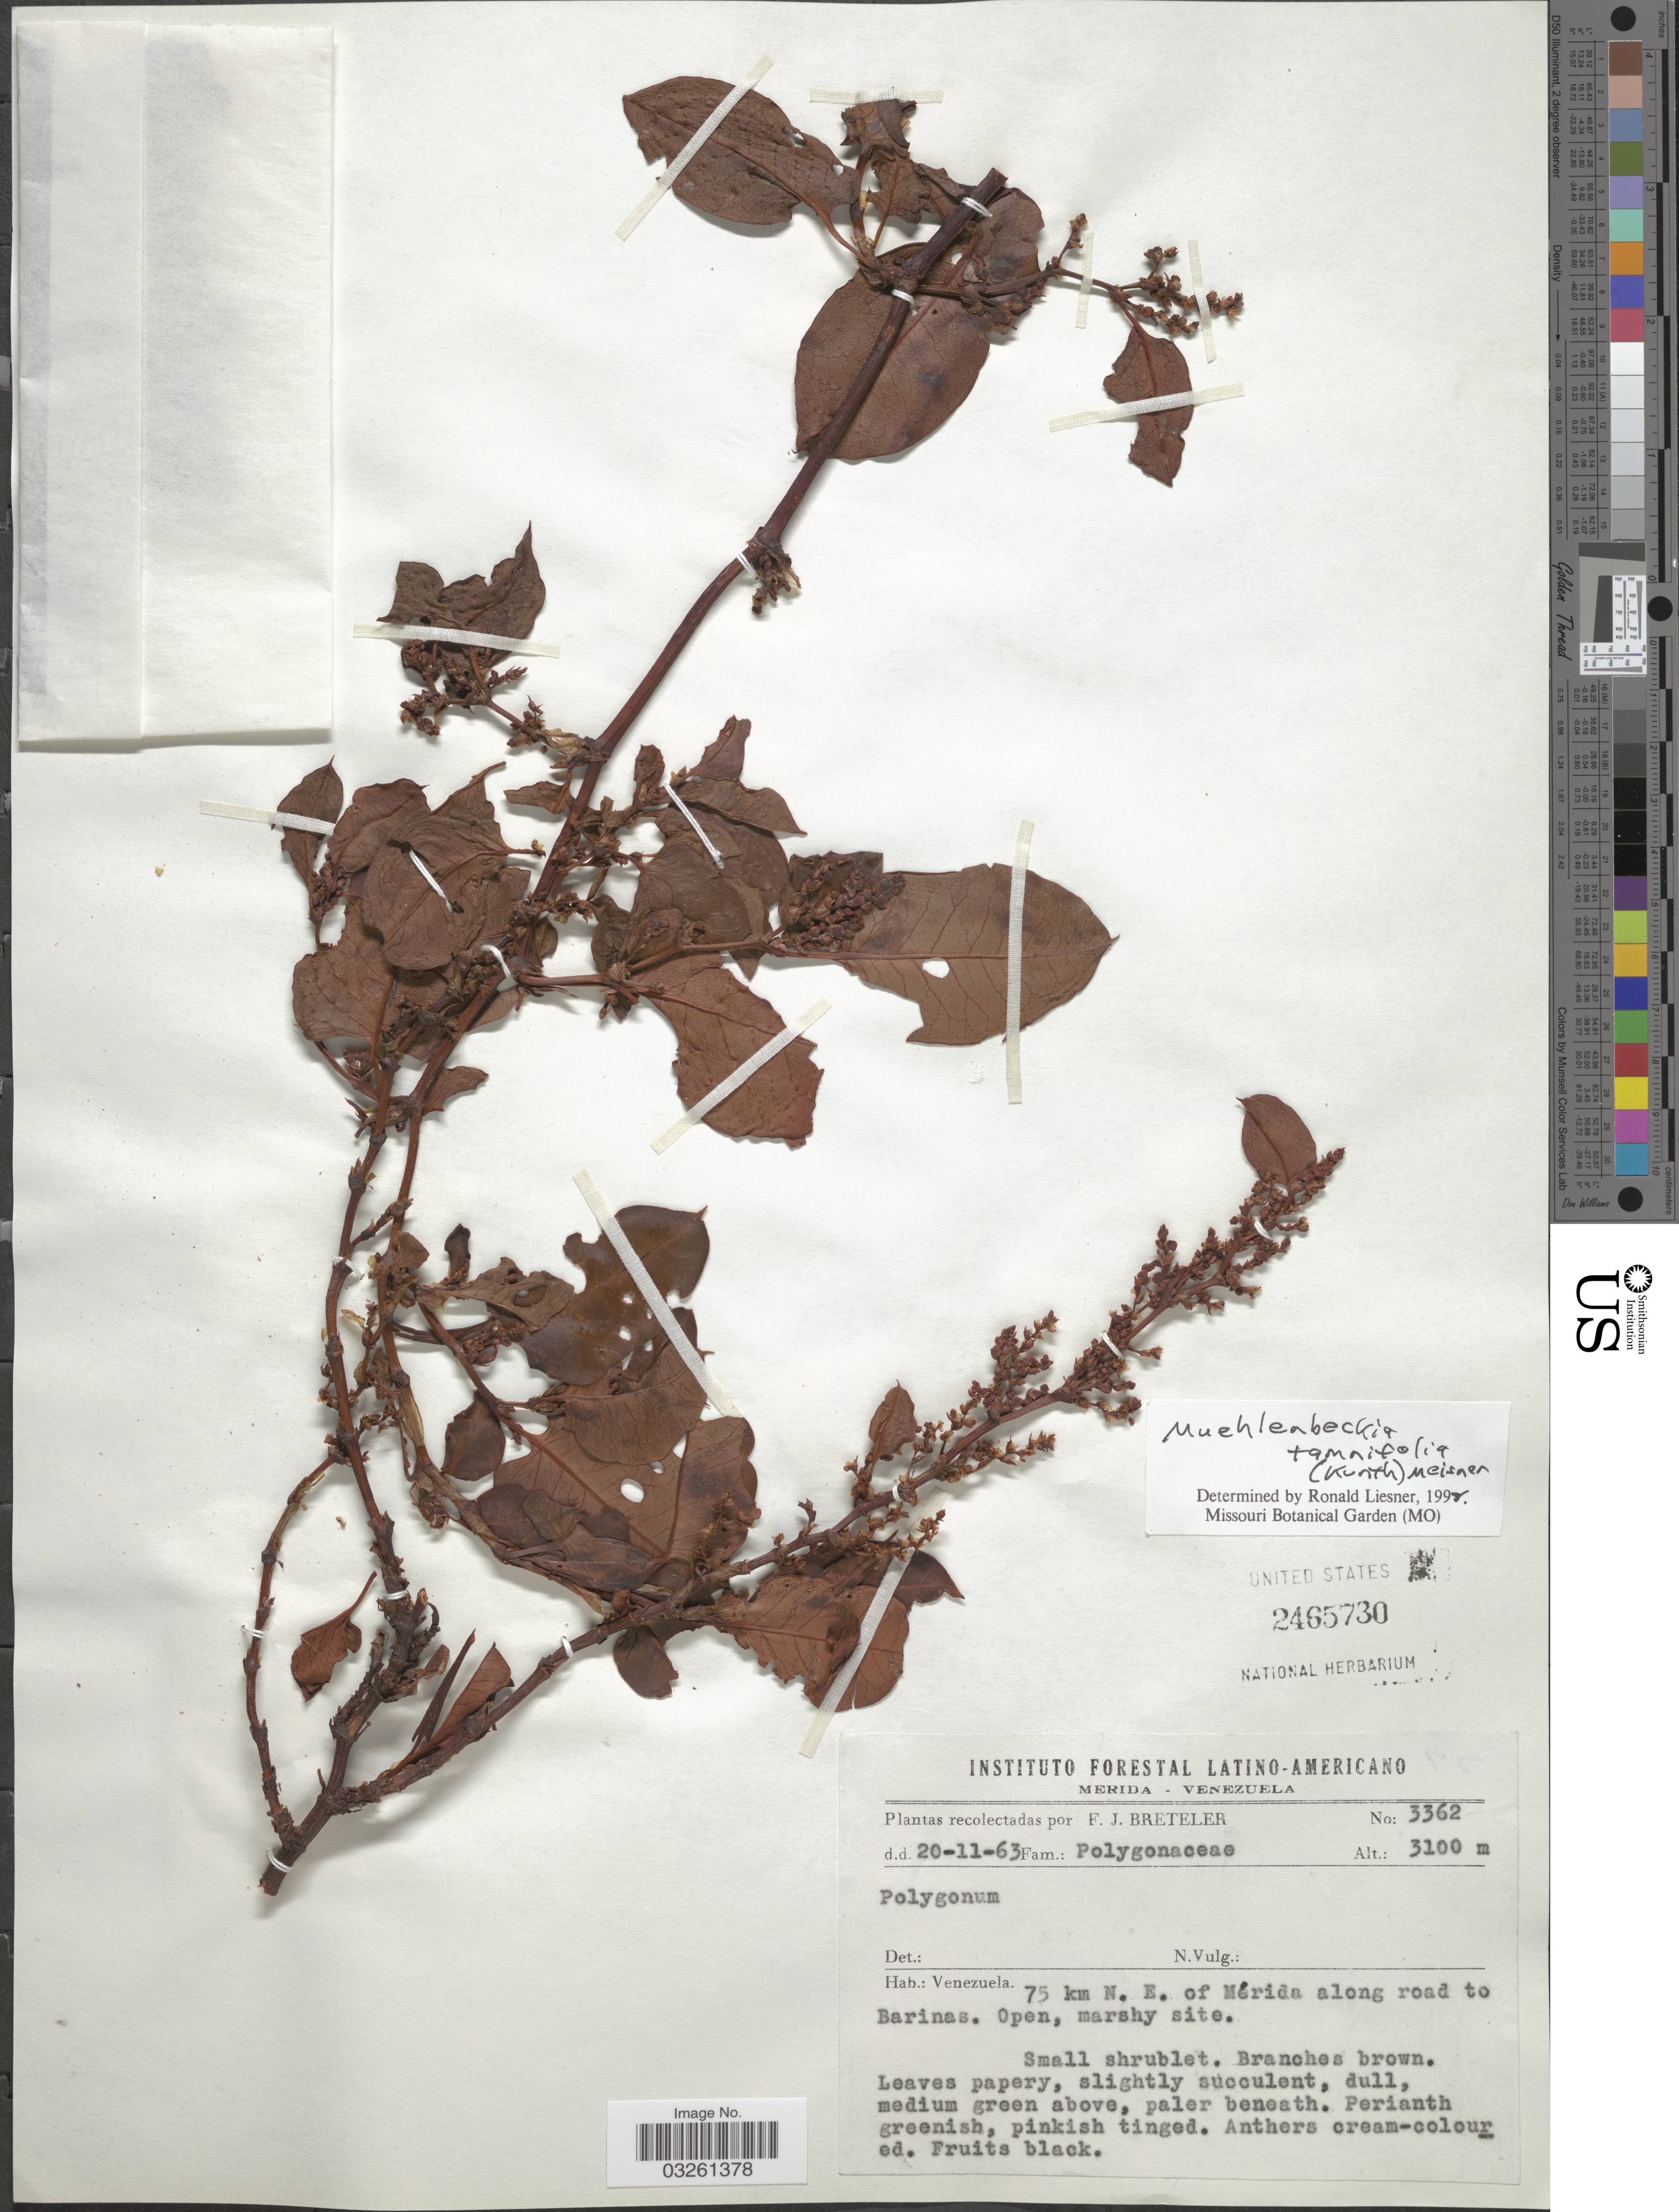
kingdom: Plantae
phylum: Tracheophyta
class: Magnoliopsida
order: Caryophyllales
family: Polygonaceae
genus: Muehlenbeckia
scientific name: Muehlenbeckia tamnifolia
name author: (Kunth) Meisn.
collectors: F. J. Breteler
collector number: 3362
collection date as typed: Transcribed d/m/y: 20/11/63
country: Venezuela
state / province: Mérida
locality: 75 km N. E. of Mérida along road to Barinas.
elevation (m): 3100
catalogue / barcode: US 2465730